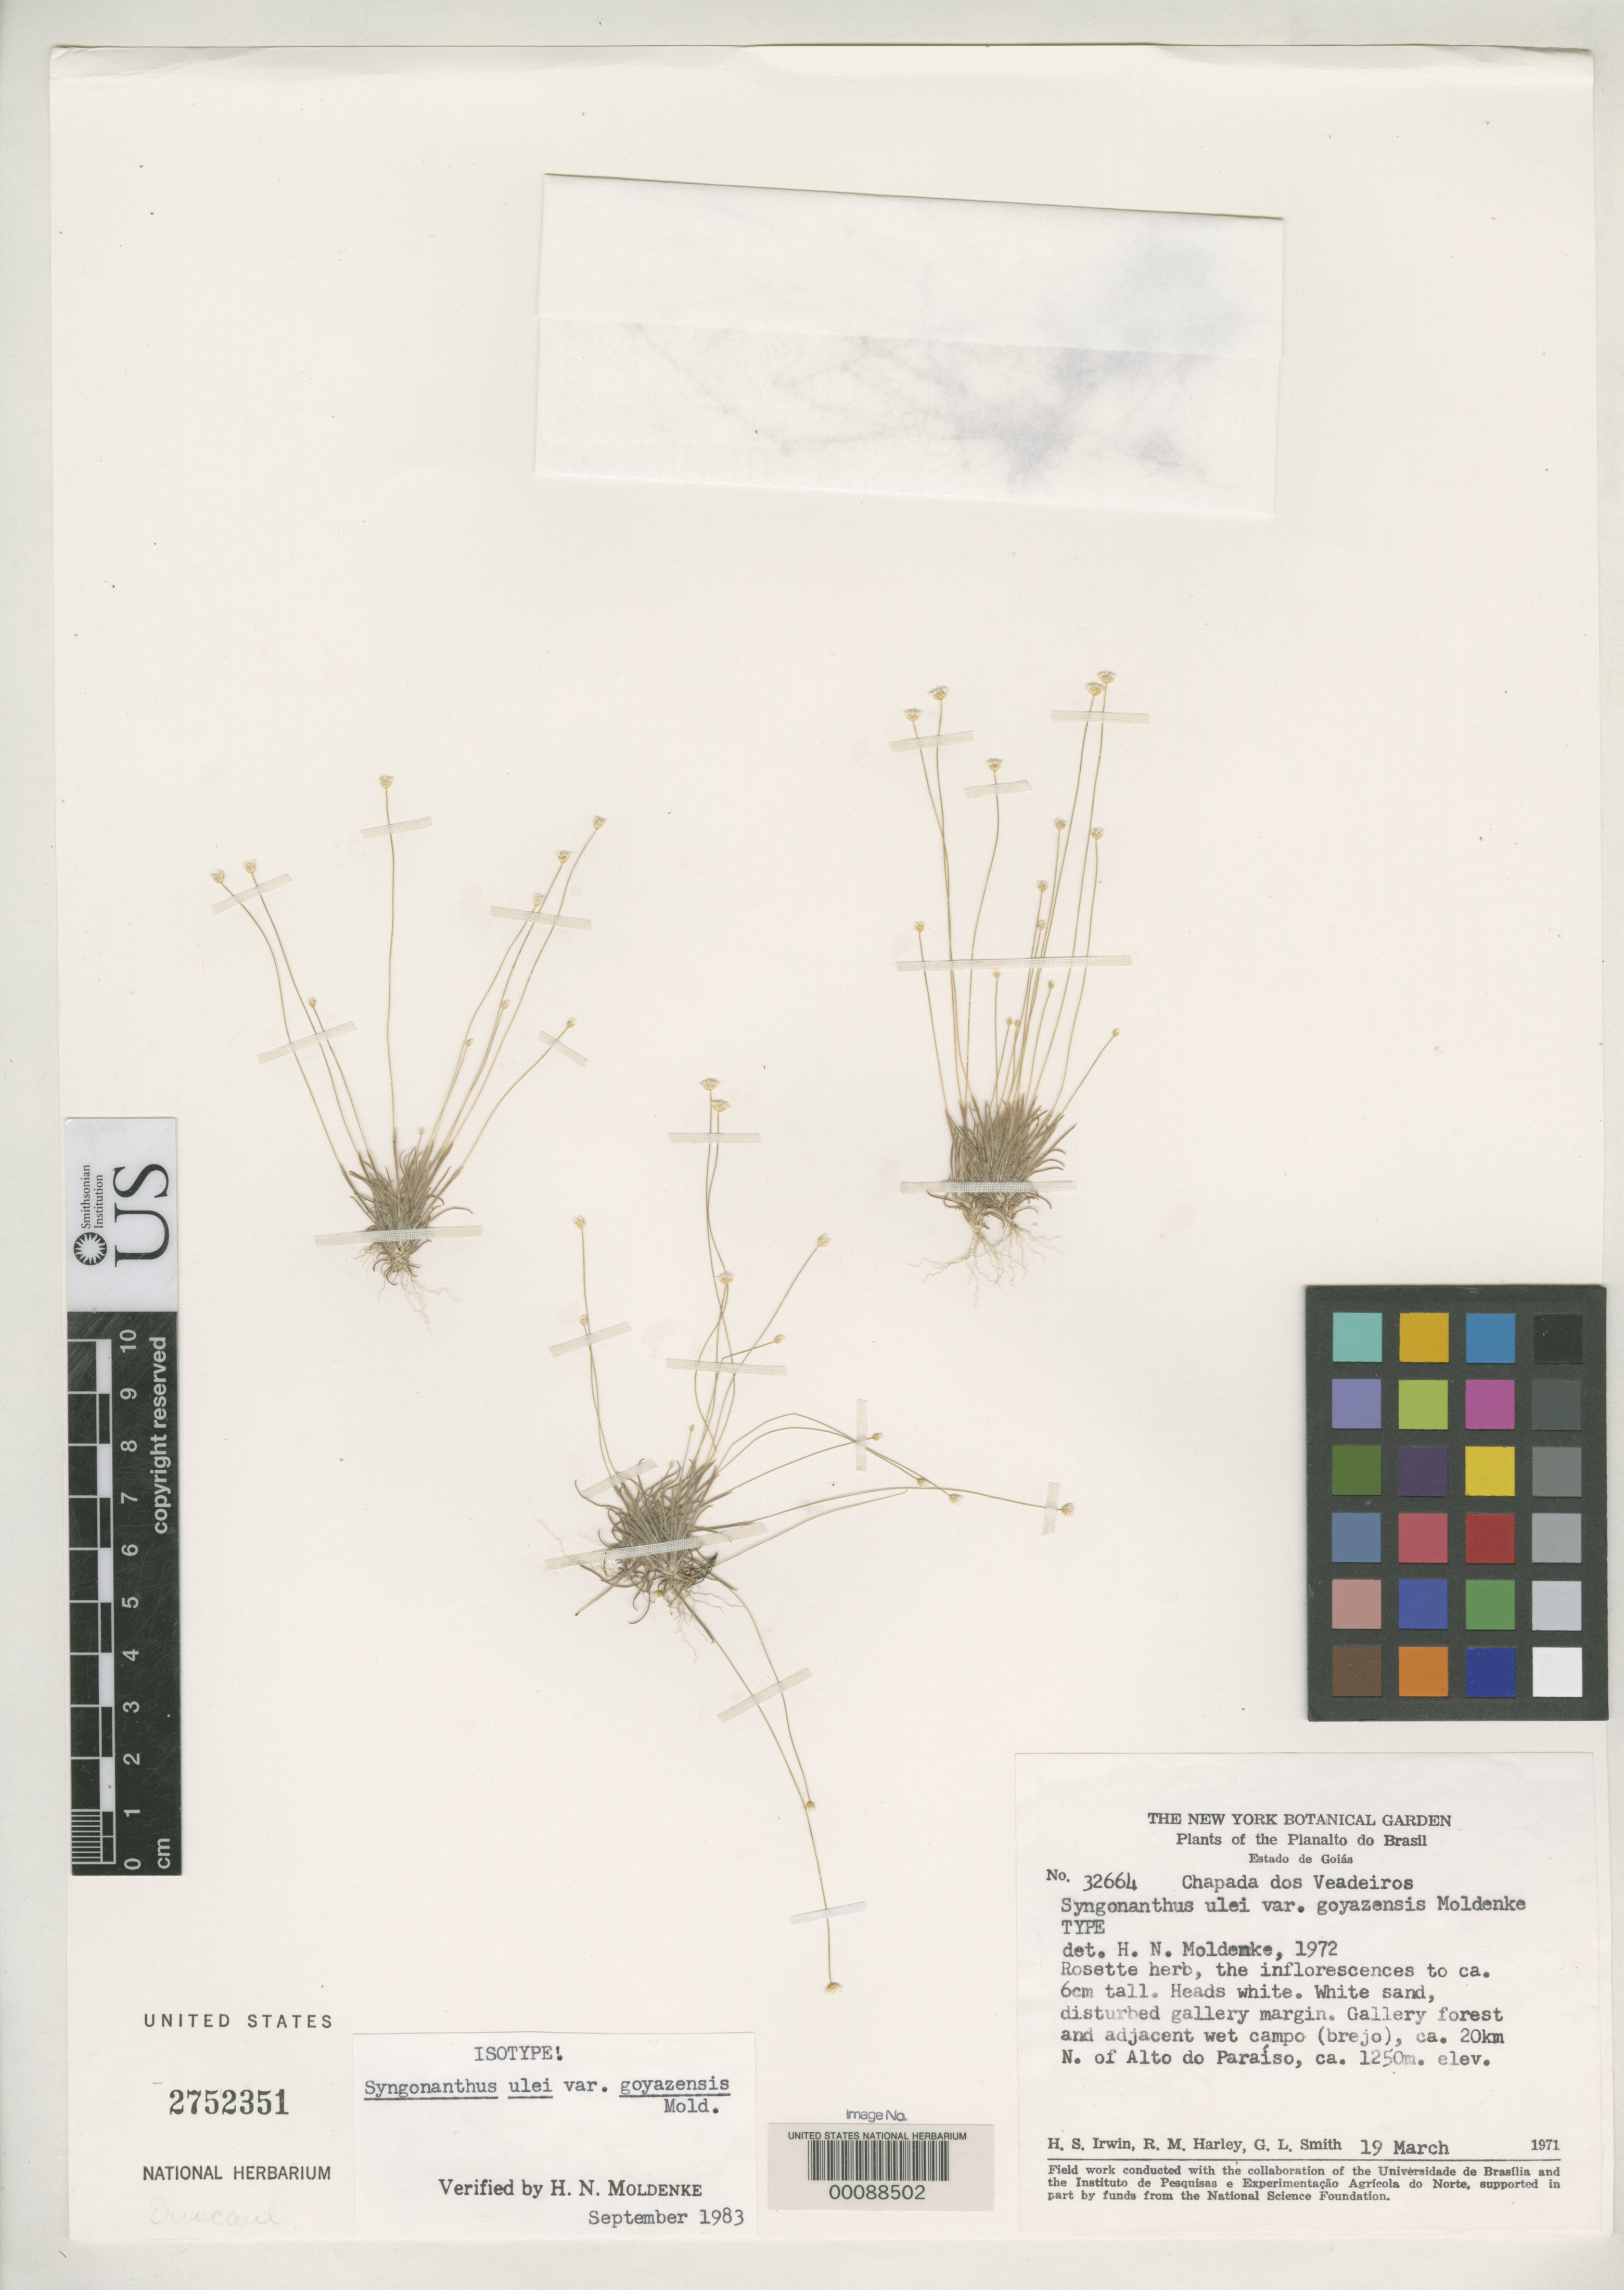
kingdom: Plantae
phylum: Tracheophyta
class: Liliopsida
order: Poales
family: Eriocaulaceae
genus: Syngonanthus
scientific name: Syngonanthus ulei var. goyazensis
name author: Moldenke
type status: Isotype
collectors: H. Irwin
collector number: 32664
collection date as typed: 19 Mar 1971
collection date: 1971-03-19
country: Brazil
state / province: Goiás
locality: North Alto do Paraiso.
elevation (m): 1250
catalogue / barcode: US 2752351